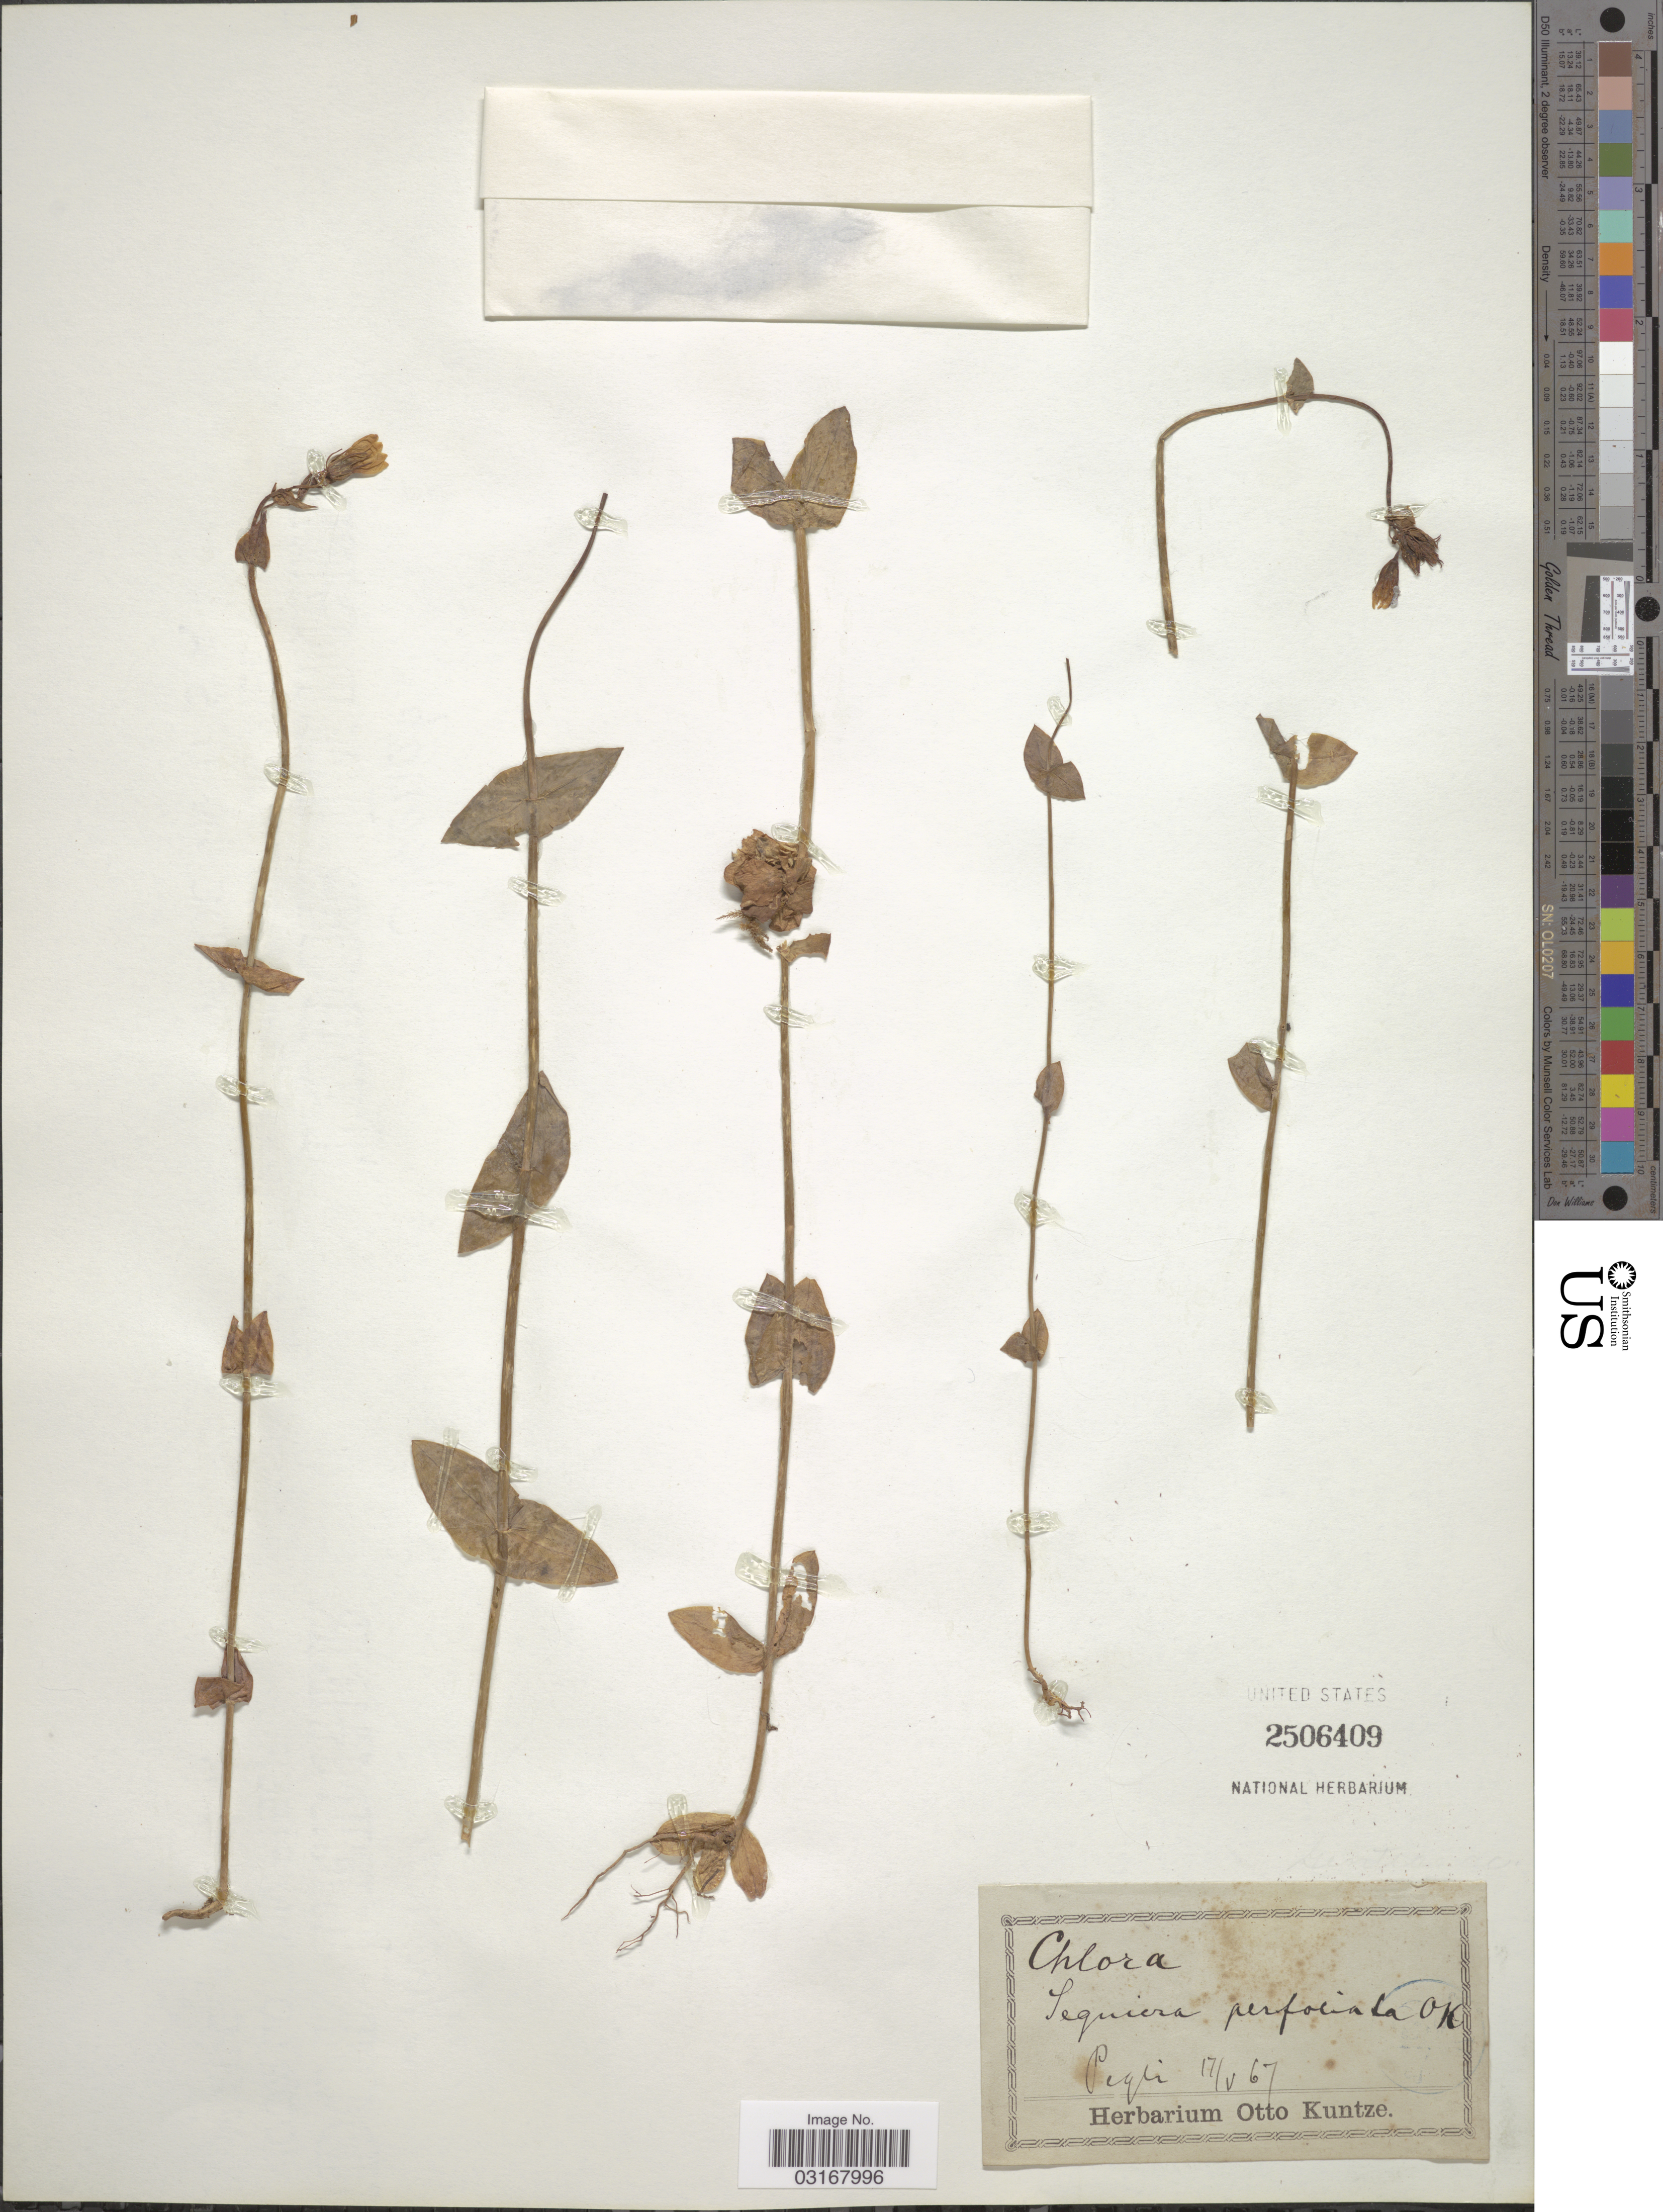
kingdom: Plantae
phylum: Tracheophyta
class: Magnoliopsida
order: Gentianales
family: Gentianaceae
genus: Chlora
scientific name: Chlora perfoliata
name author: (L.) L.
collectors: ex herb. Otto Kuntze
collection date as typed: Transcribed d/m/y: 17/5/67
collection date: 1867-05-17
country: Italy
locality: Pegli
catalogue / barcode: US 2506409